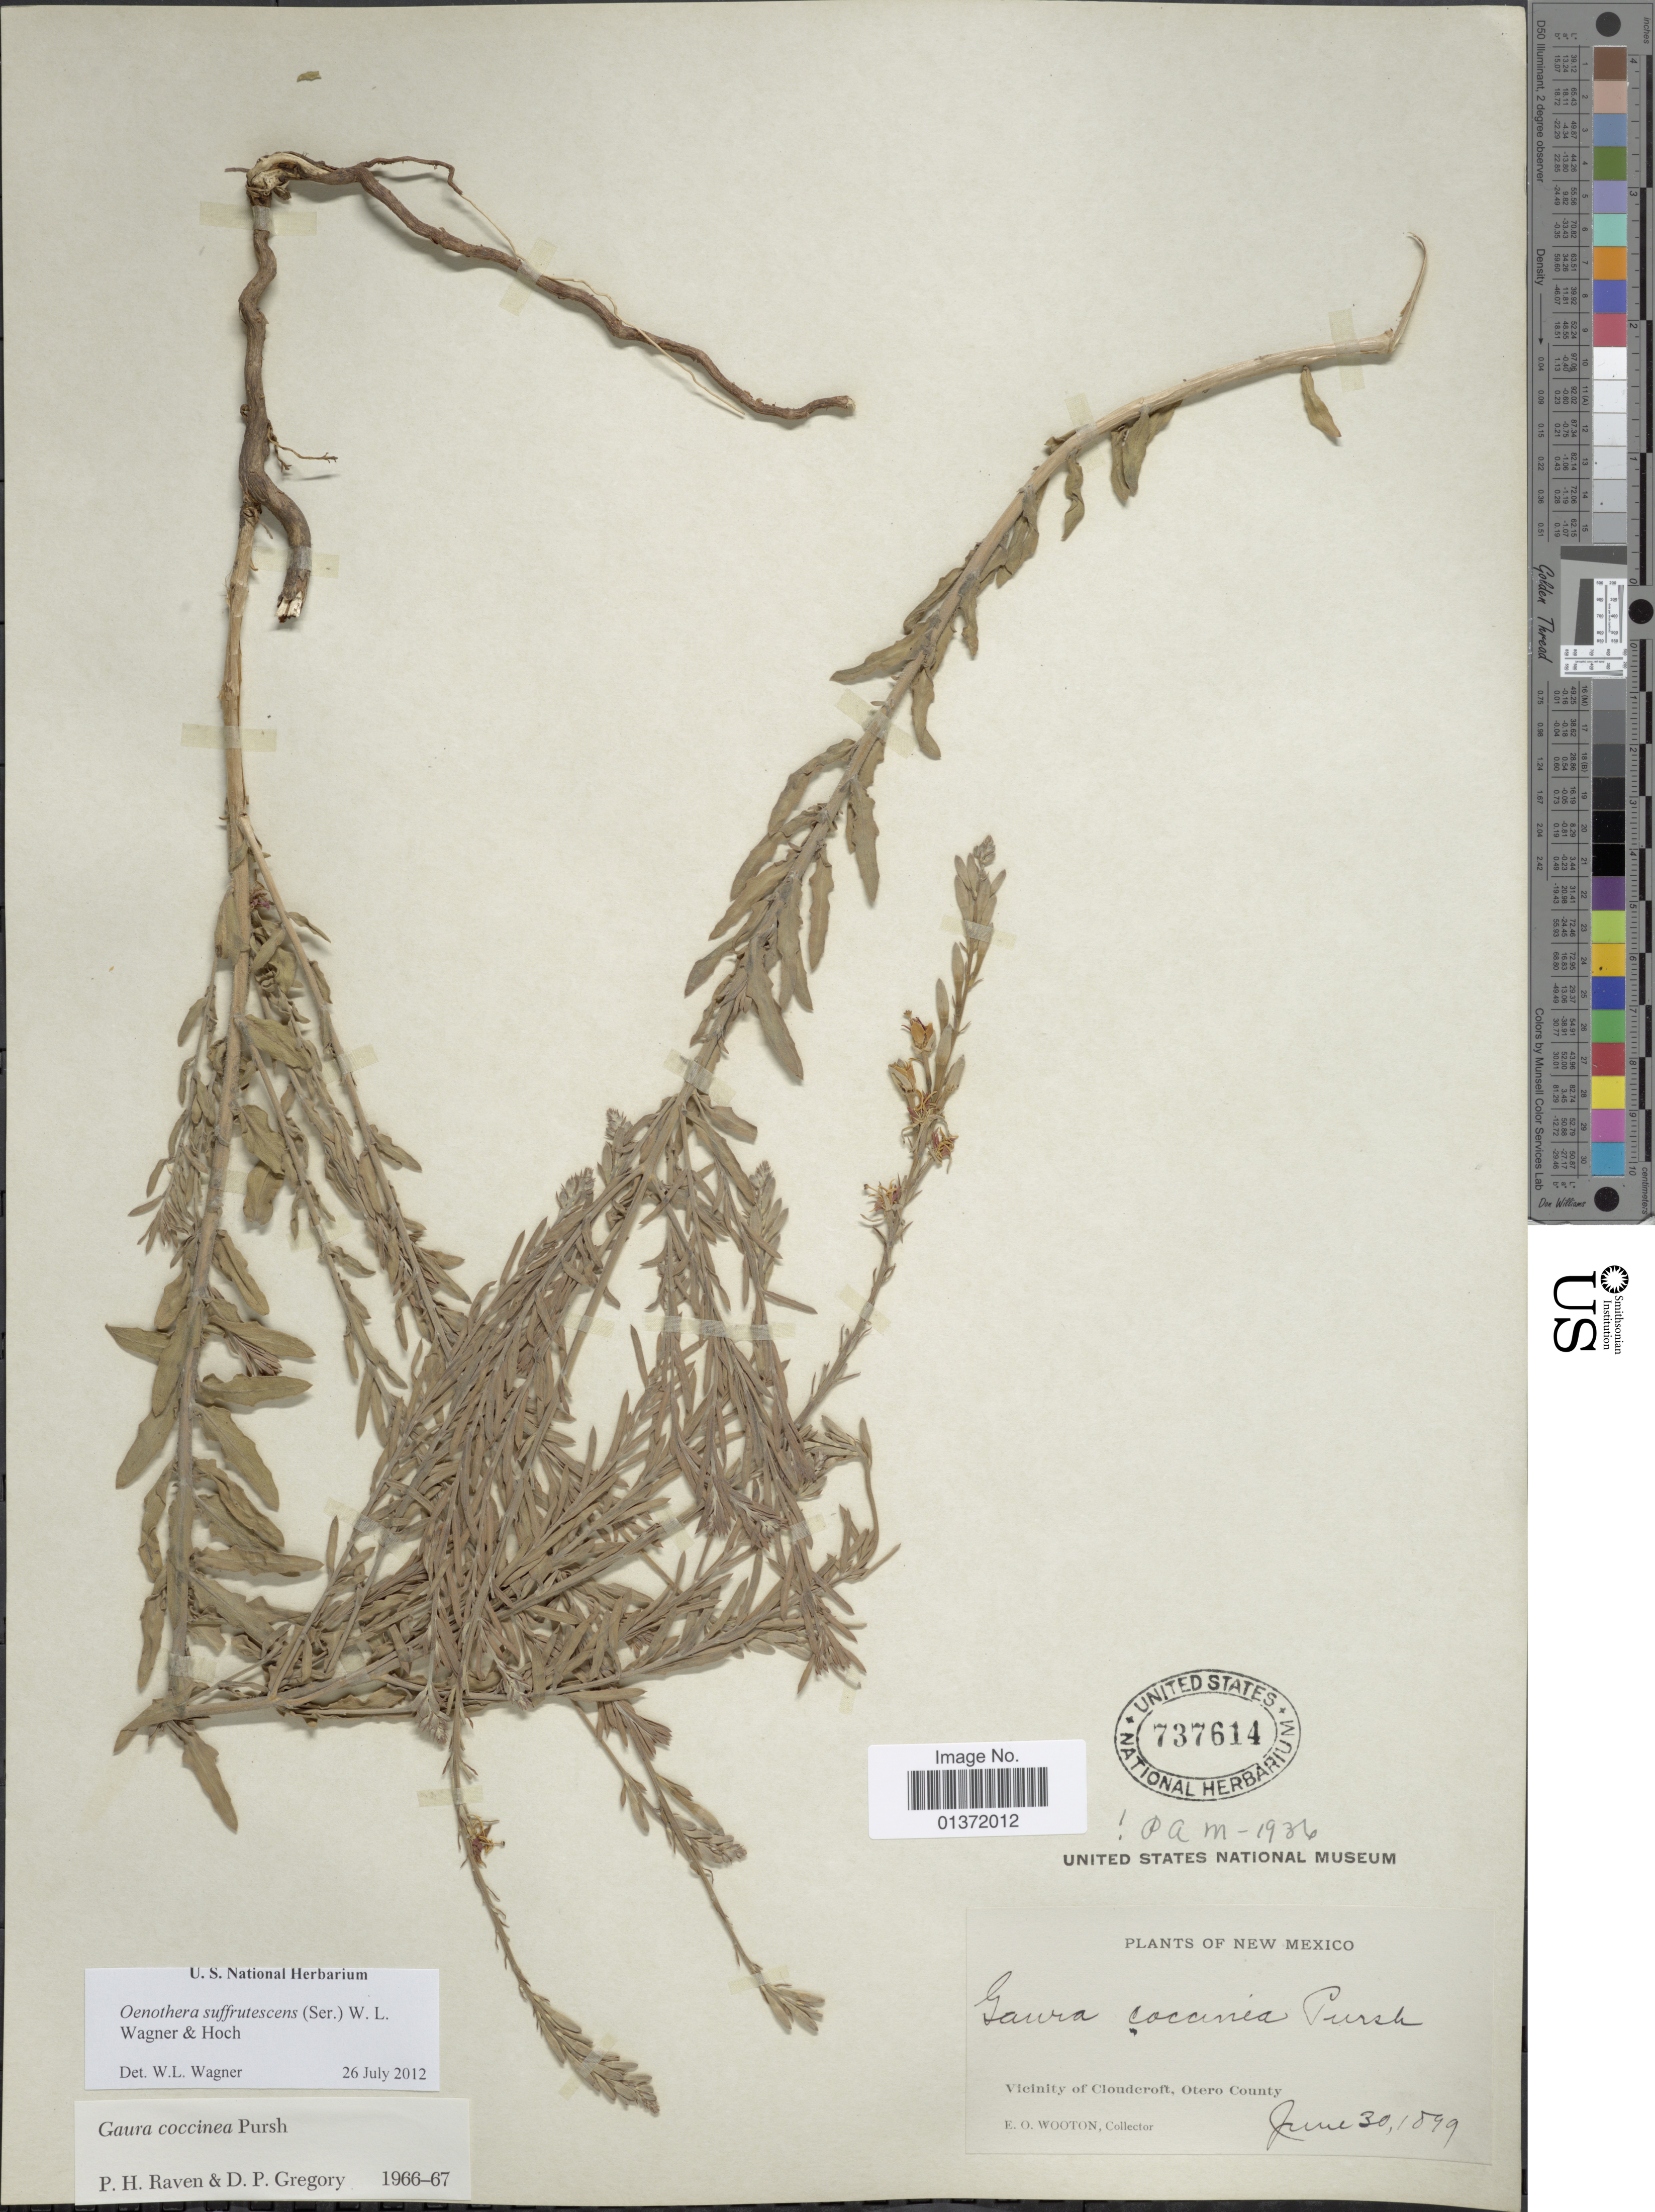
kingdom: Plantae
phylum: Tracheophyta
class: Magnoliopsida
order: Myrtales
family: Onagraceae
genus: Oenothera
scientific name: Oenothera suffrutescens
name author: (Ser.) W.L. Wagner & Hoch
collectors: E. O. Wooton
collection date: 1899-06-30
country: United States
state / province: New Mexico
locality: Vicinity of Clouderoft, Otero County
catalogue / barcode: US 737614